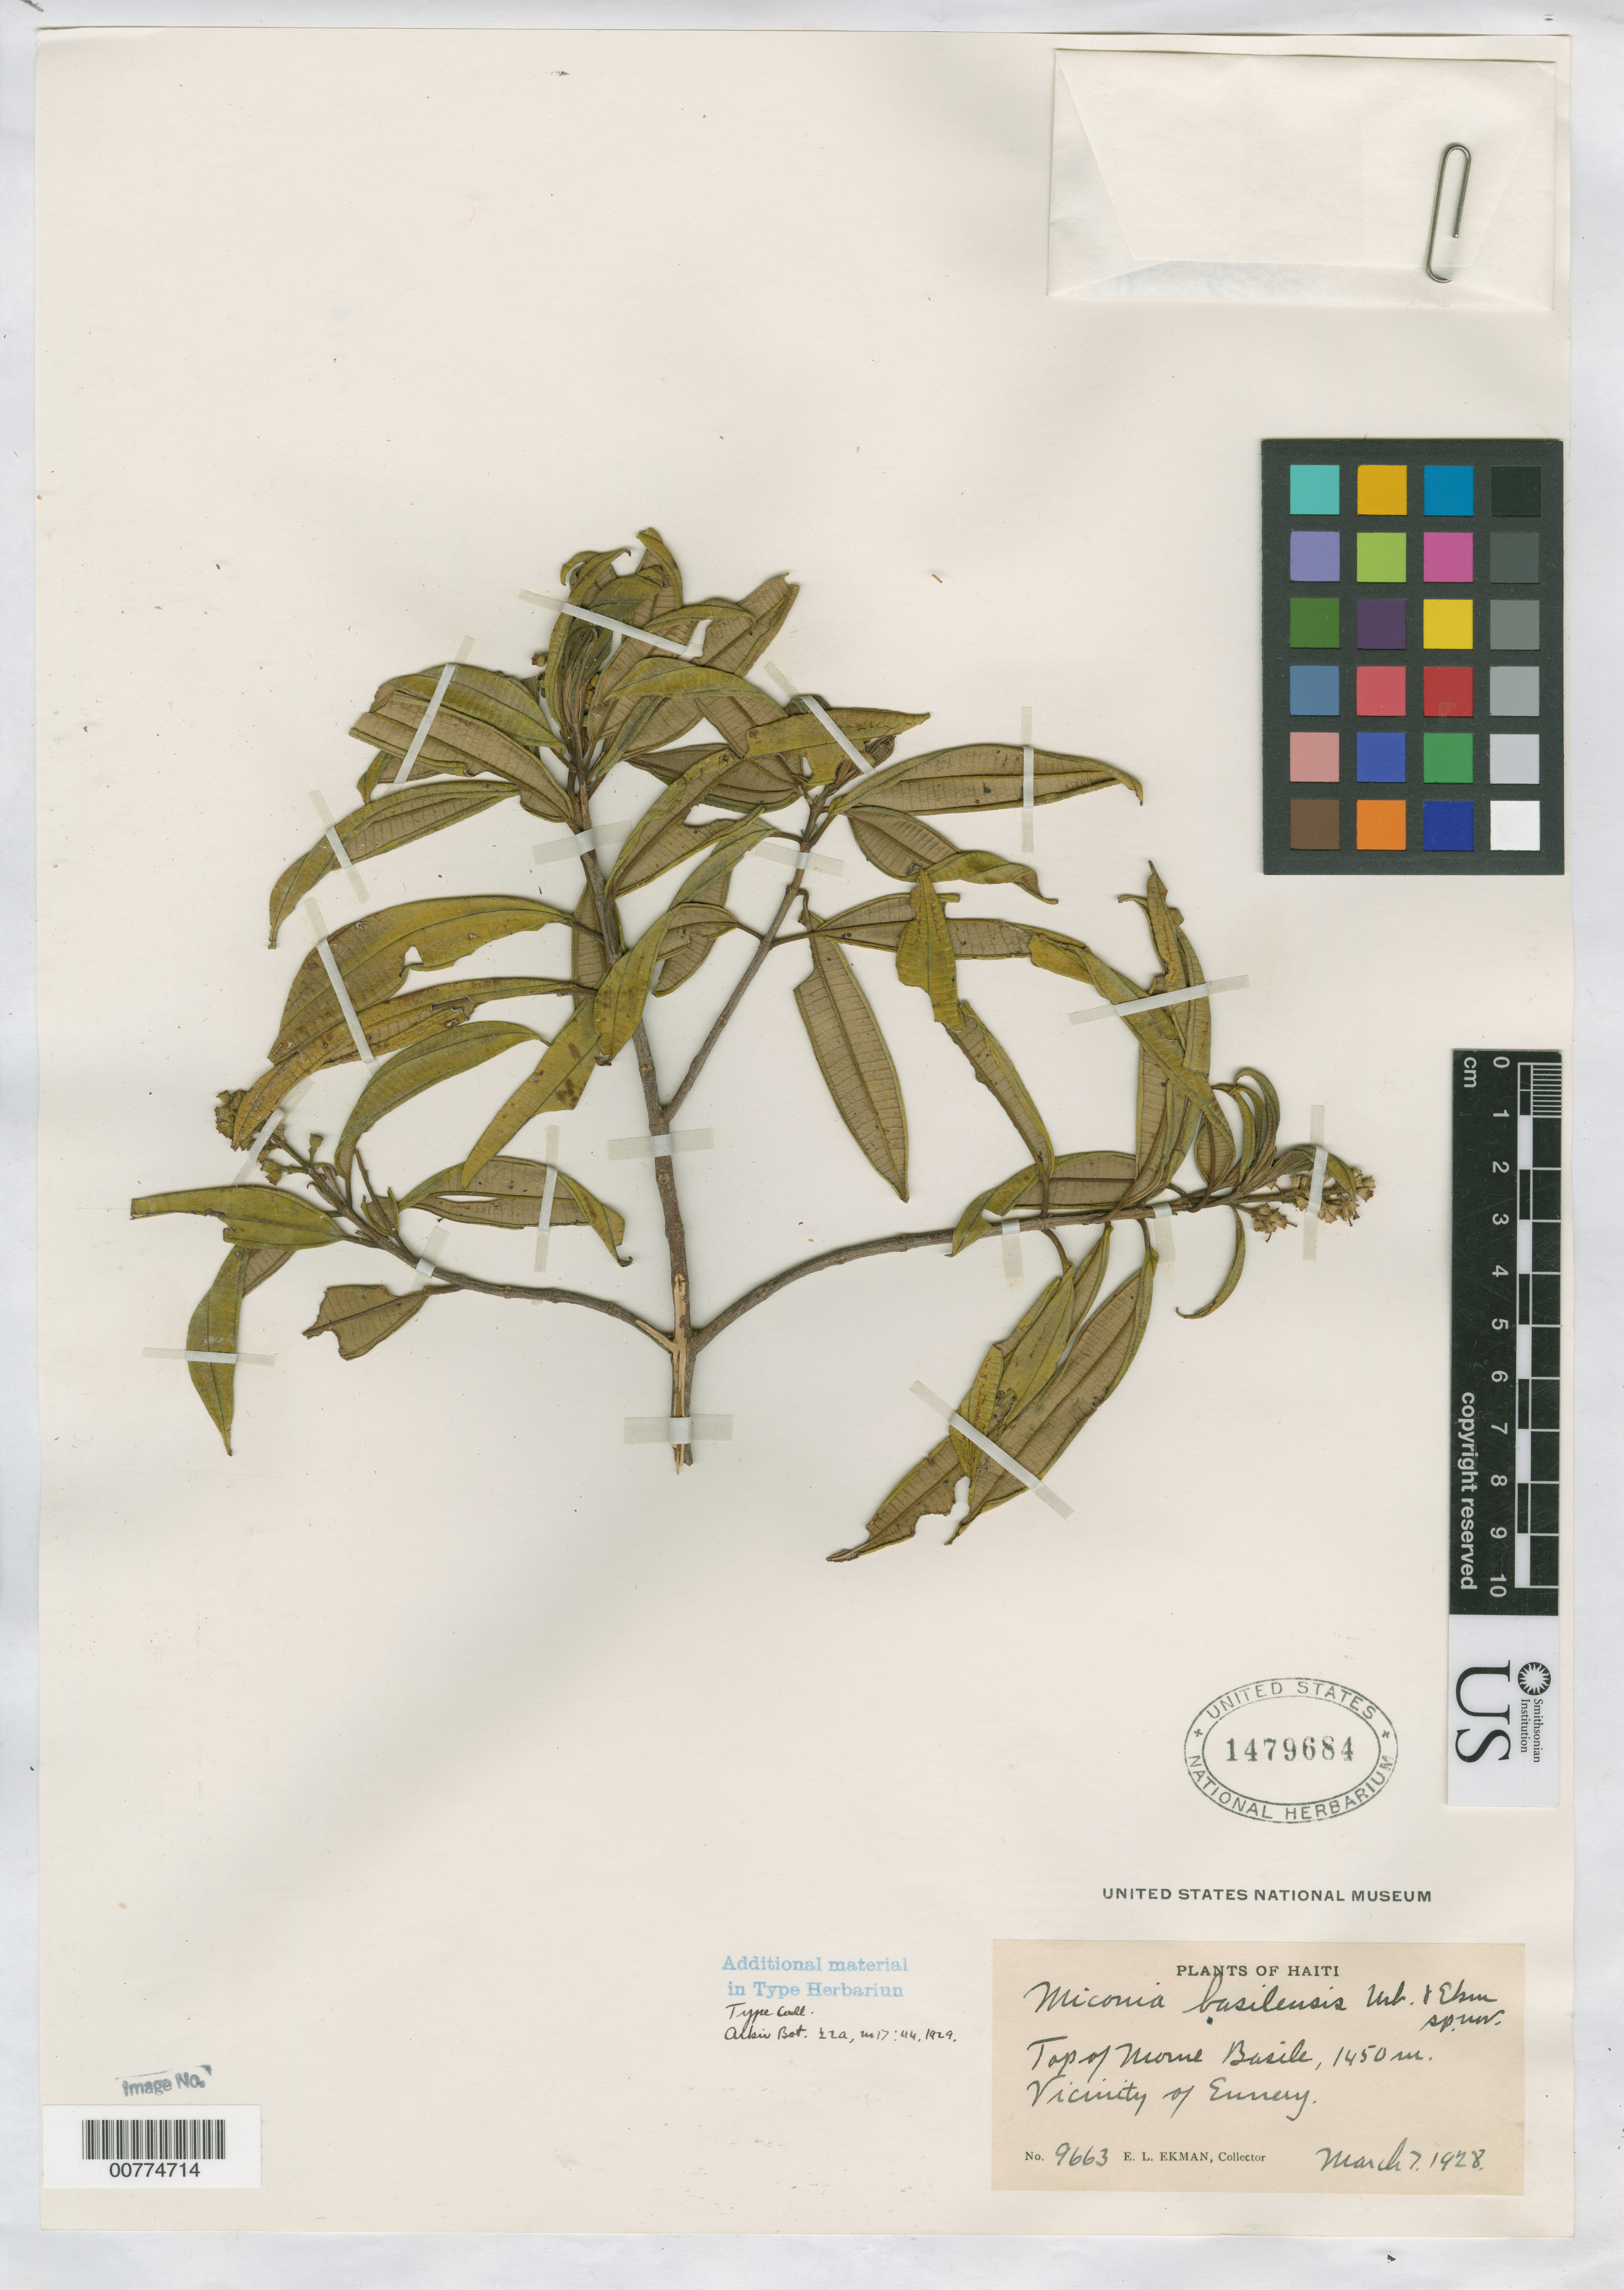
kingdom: Plantae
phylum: Tracheophyta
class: Magnoliopsida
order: Myrtales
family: Melastomataceae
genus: Miconia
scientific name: Miconia basilensis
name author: Urb. & Ekman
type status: Isotype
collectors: E. L. Ekman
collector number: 9663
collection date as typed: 07 Mar 1928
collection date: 1928-03-07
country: Haiti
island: Hispaniola Island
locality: Massif du Nord, Ennery, top of Morne Basile.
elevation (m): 1450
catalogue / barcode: US 1479684